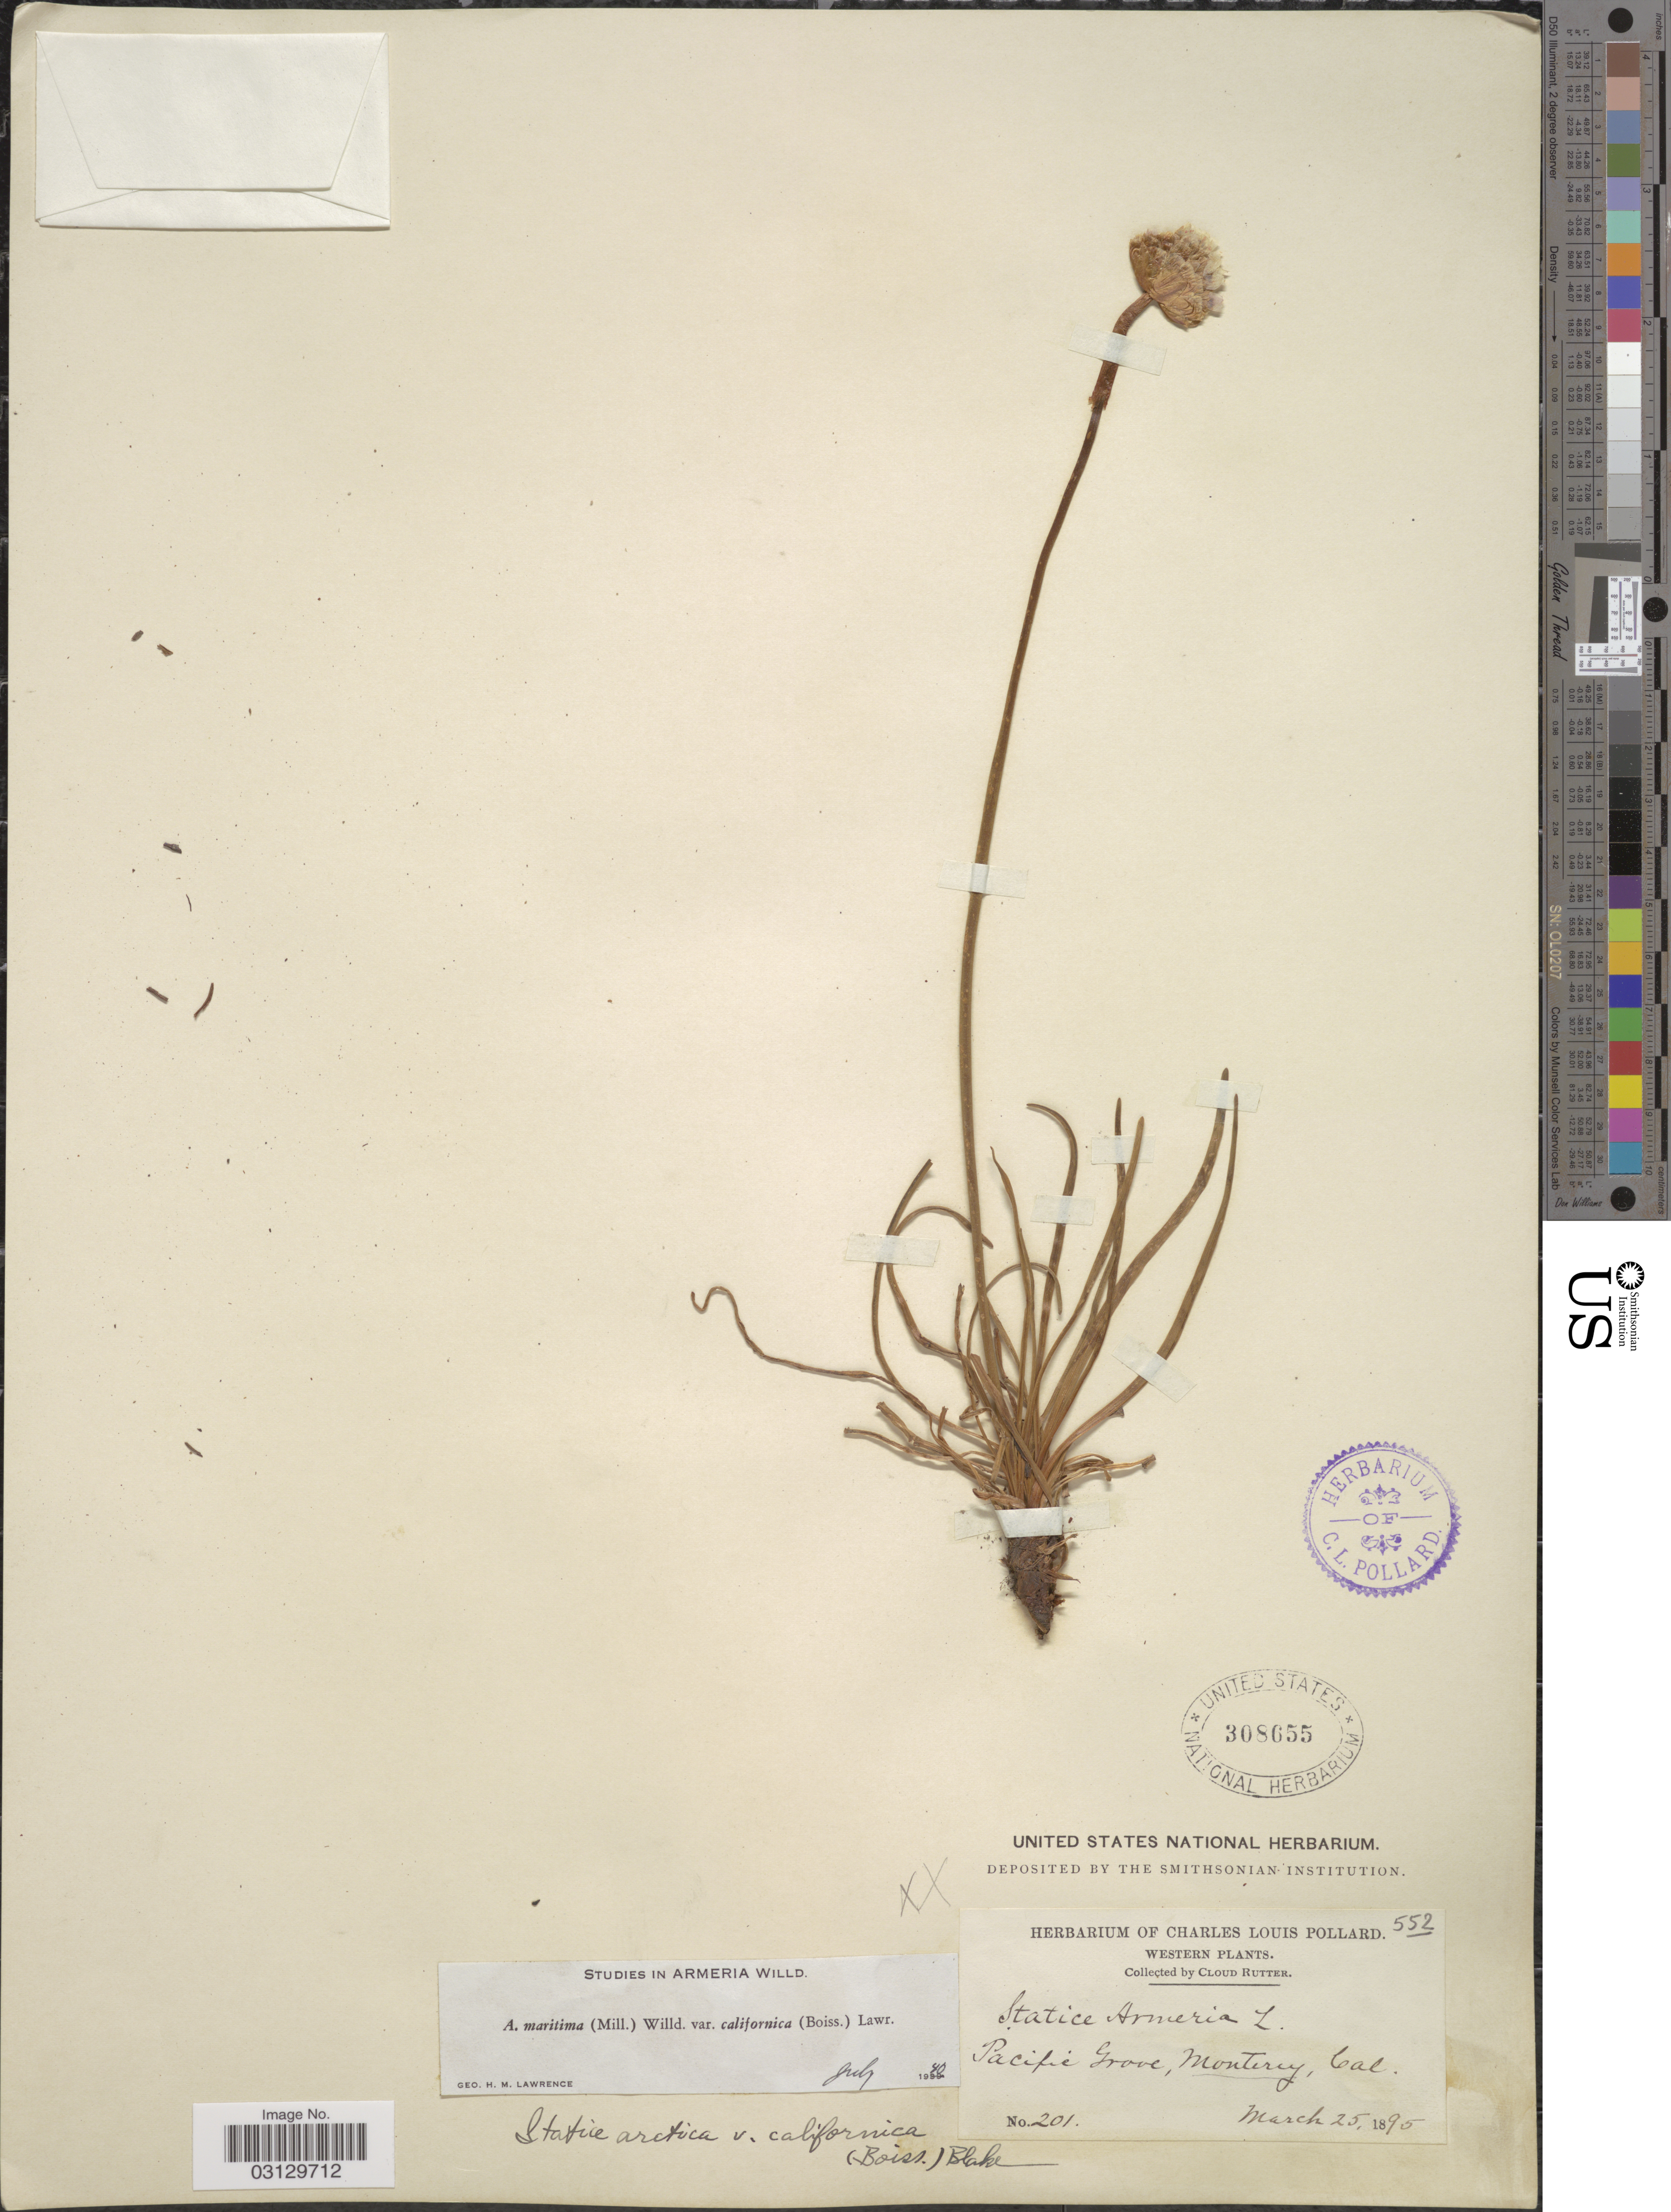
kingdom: Plantae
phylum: Tracheophyta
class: Magnoliopsida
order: Caryophyllales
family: Plumbaginaceae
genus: Armeria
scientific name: Armeria maritima subsp. californica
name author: (Boiss.) A.E. Porsild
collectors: C. Rutter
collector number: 201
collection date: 1895-03-25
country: United States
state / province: California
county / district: Monterey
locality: Western. Pacific Grove, Monterey, Cal.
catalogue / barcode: US 308655